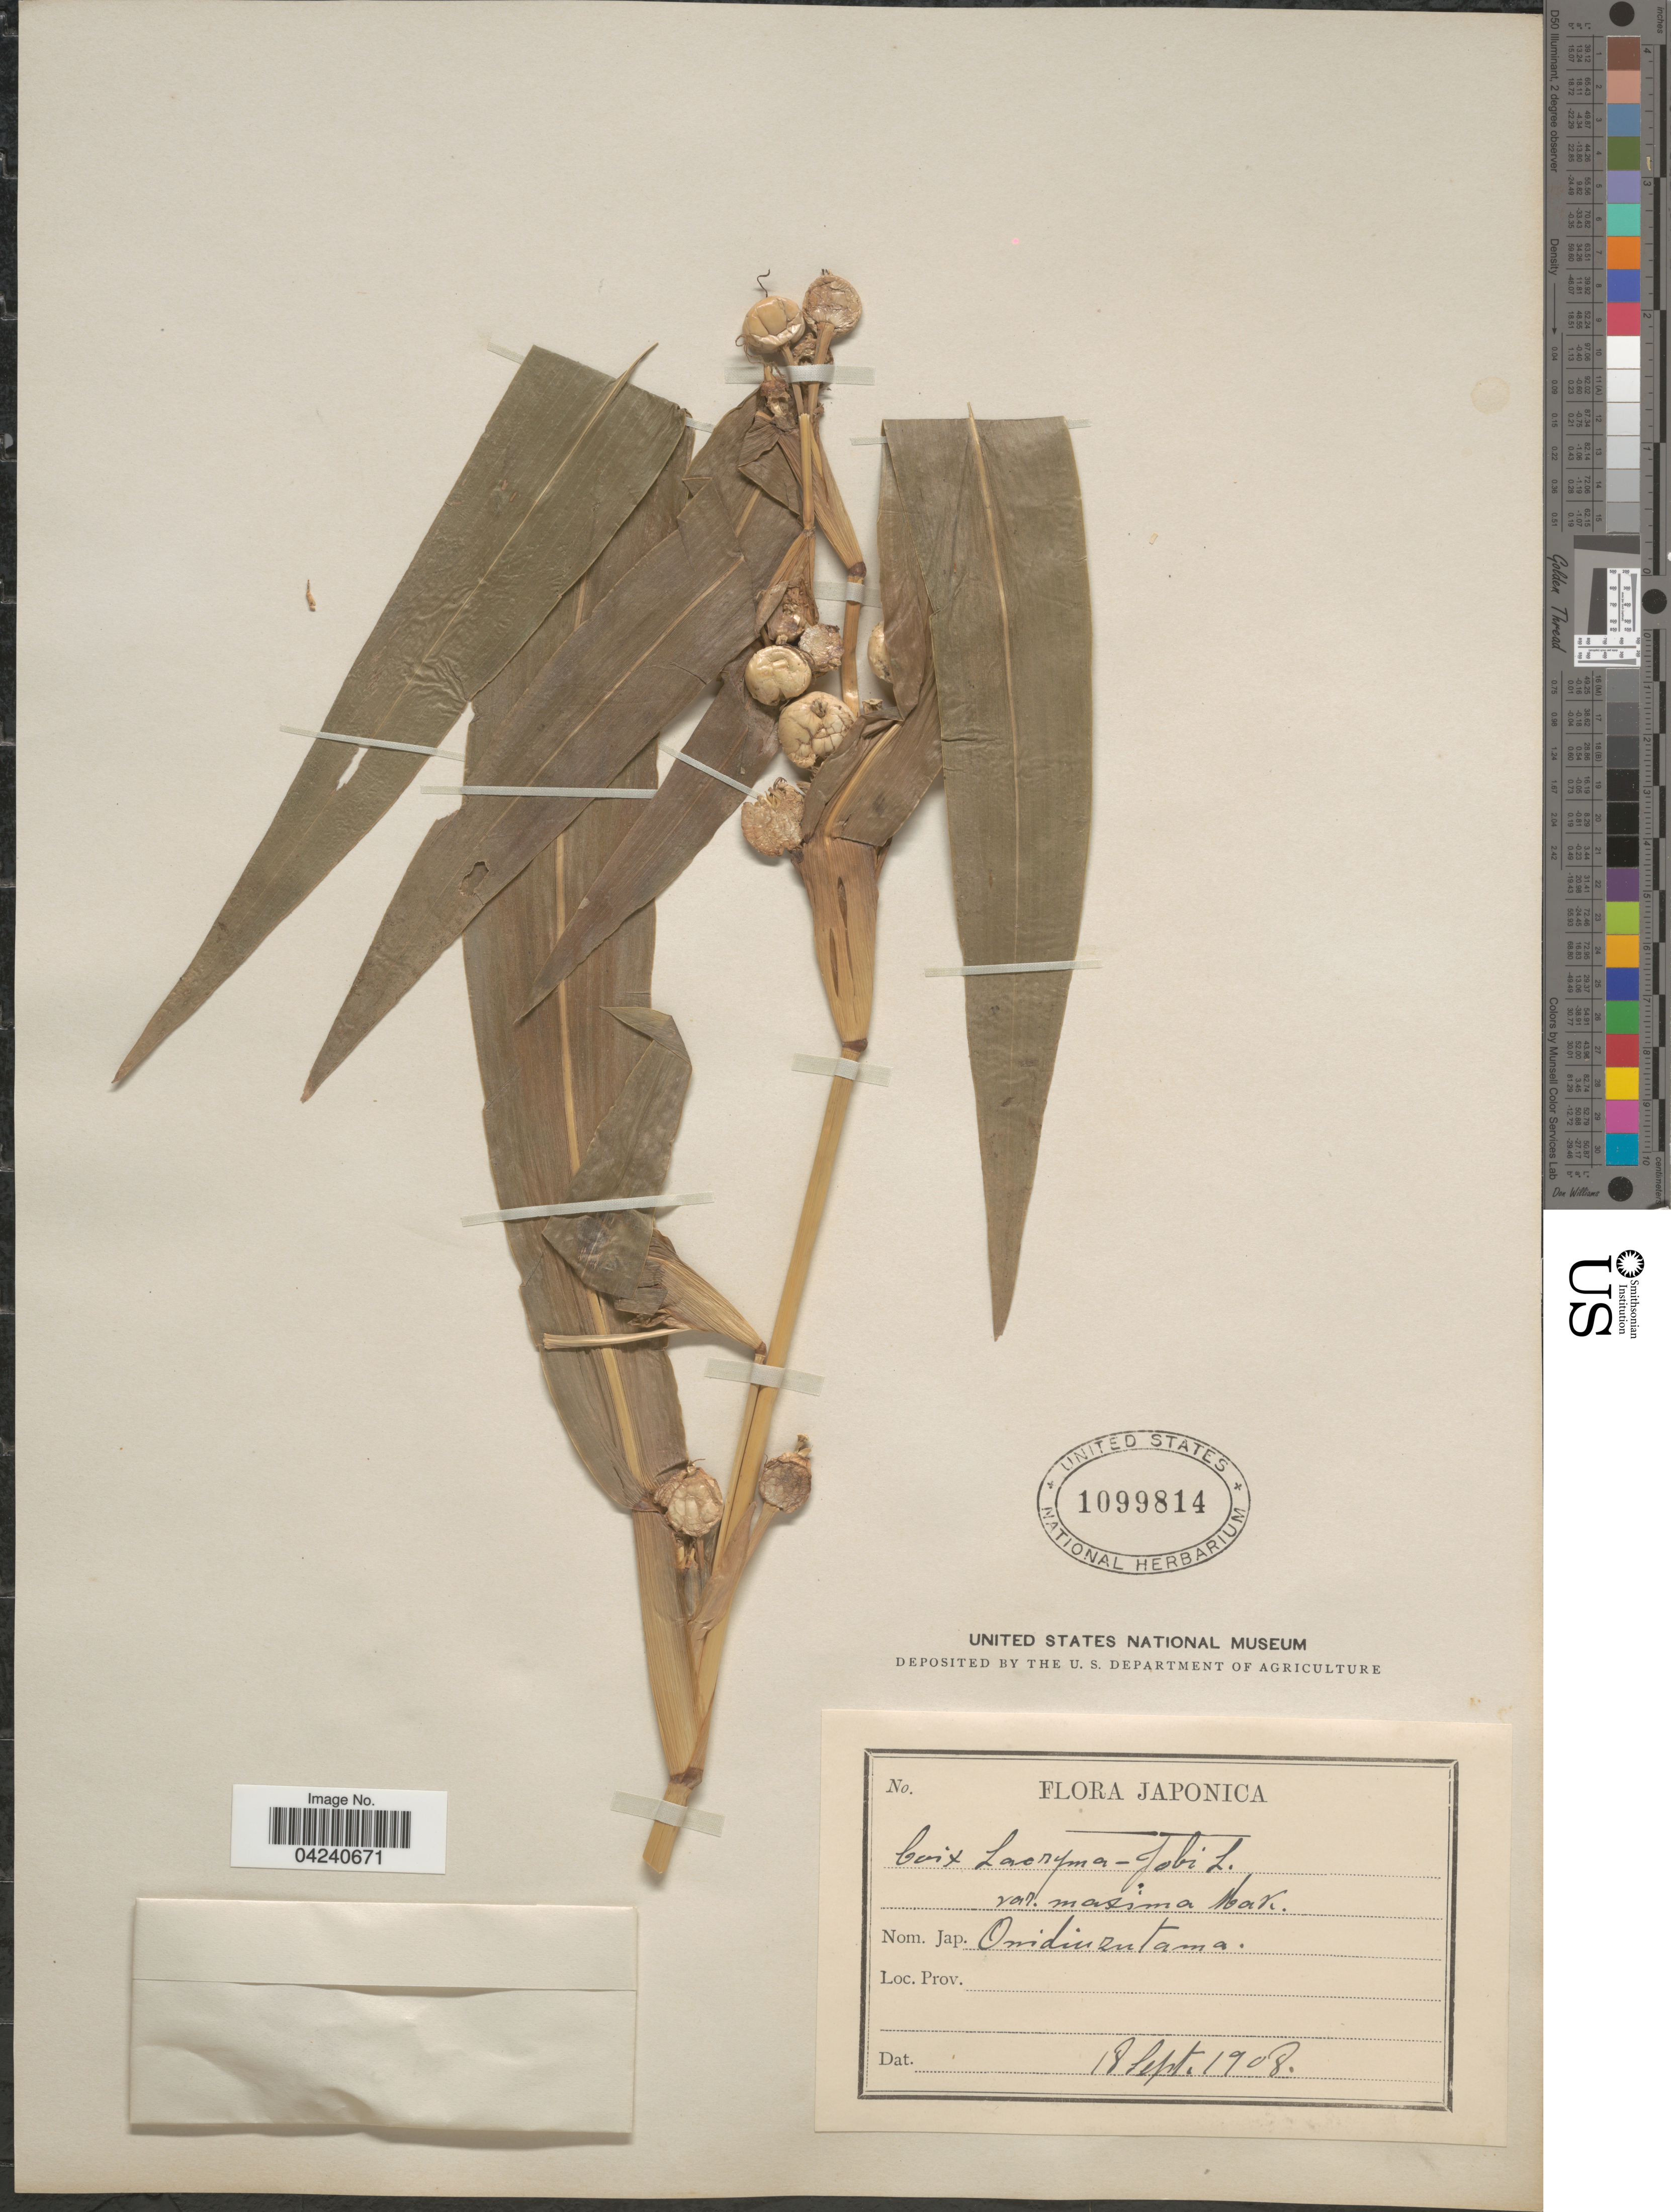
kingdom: Plantae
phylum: Tracheophyta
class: Liliopsida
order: Poales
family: Poaceae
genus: Coix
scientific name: Coix lacryma-jobi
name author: L.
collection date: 1908-09-18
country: Japan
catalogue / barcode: US 1099814